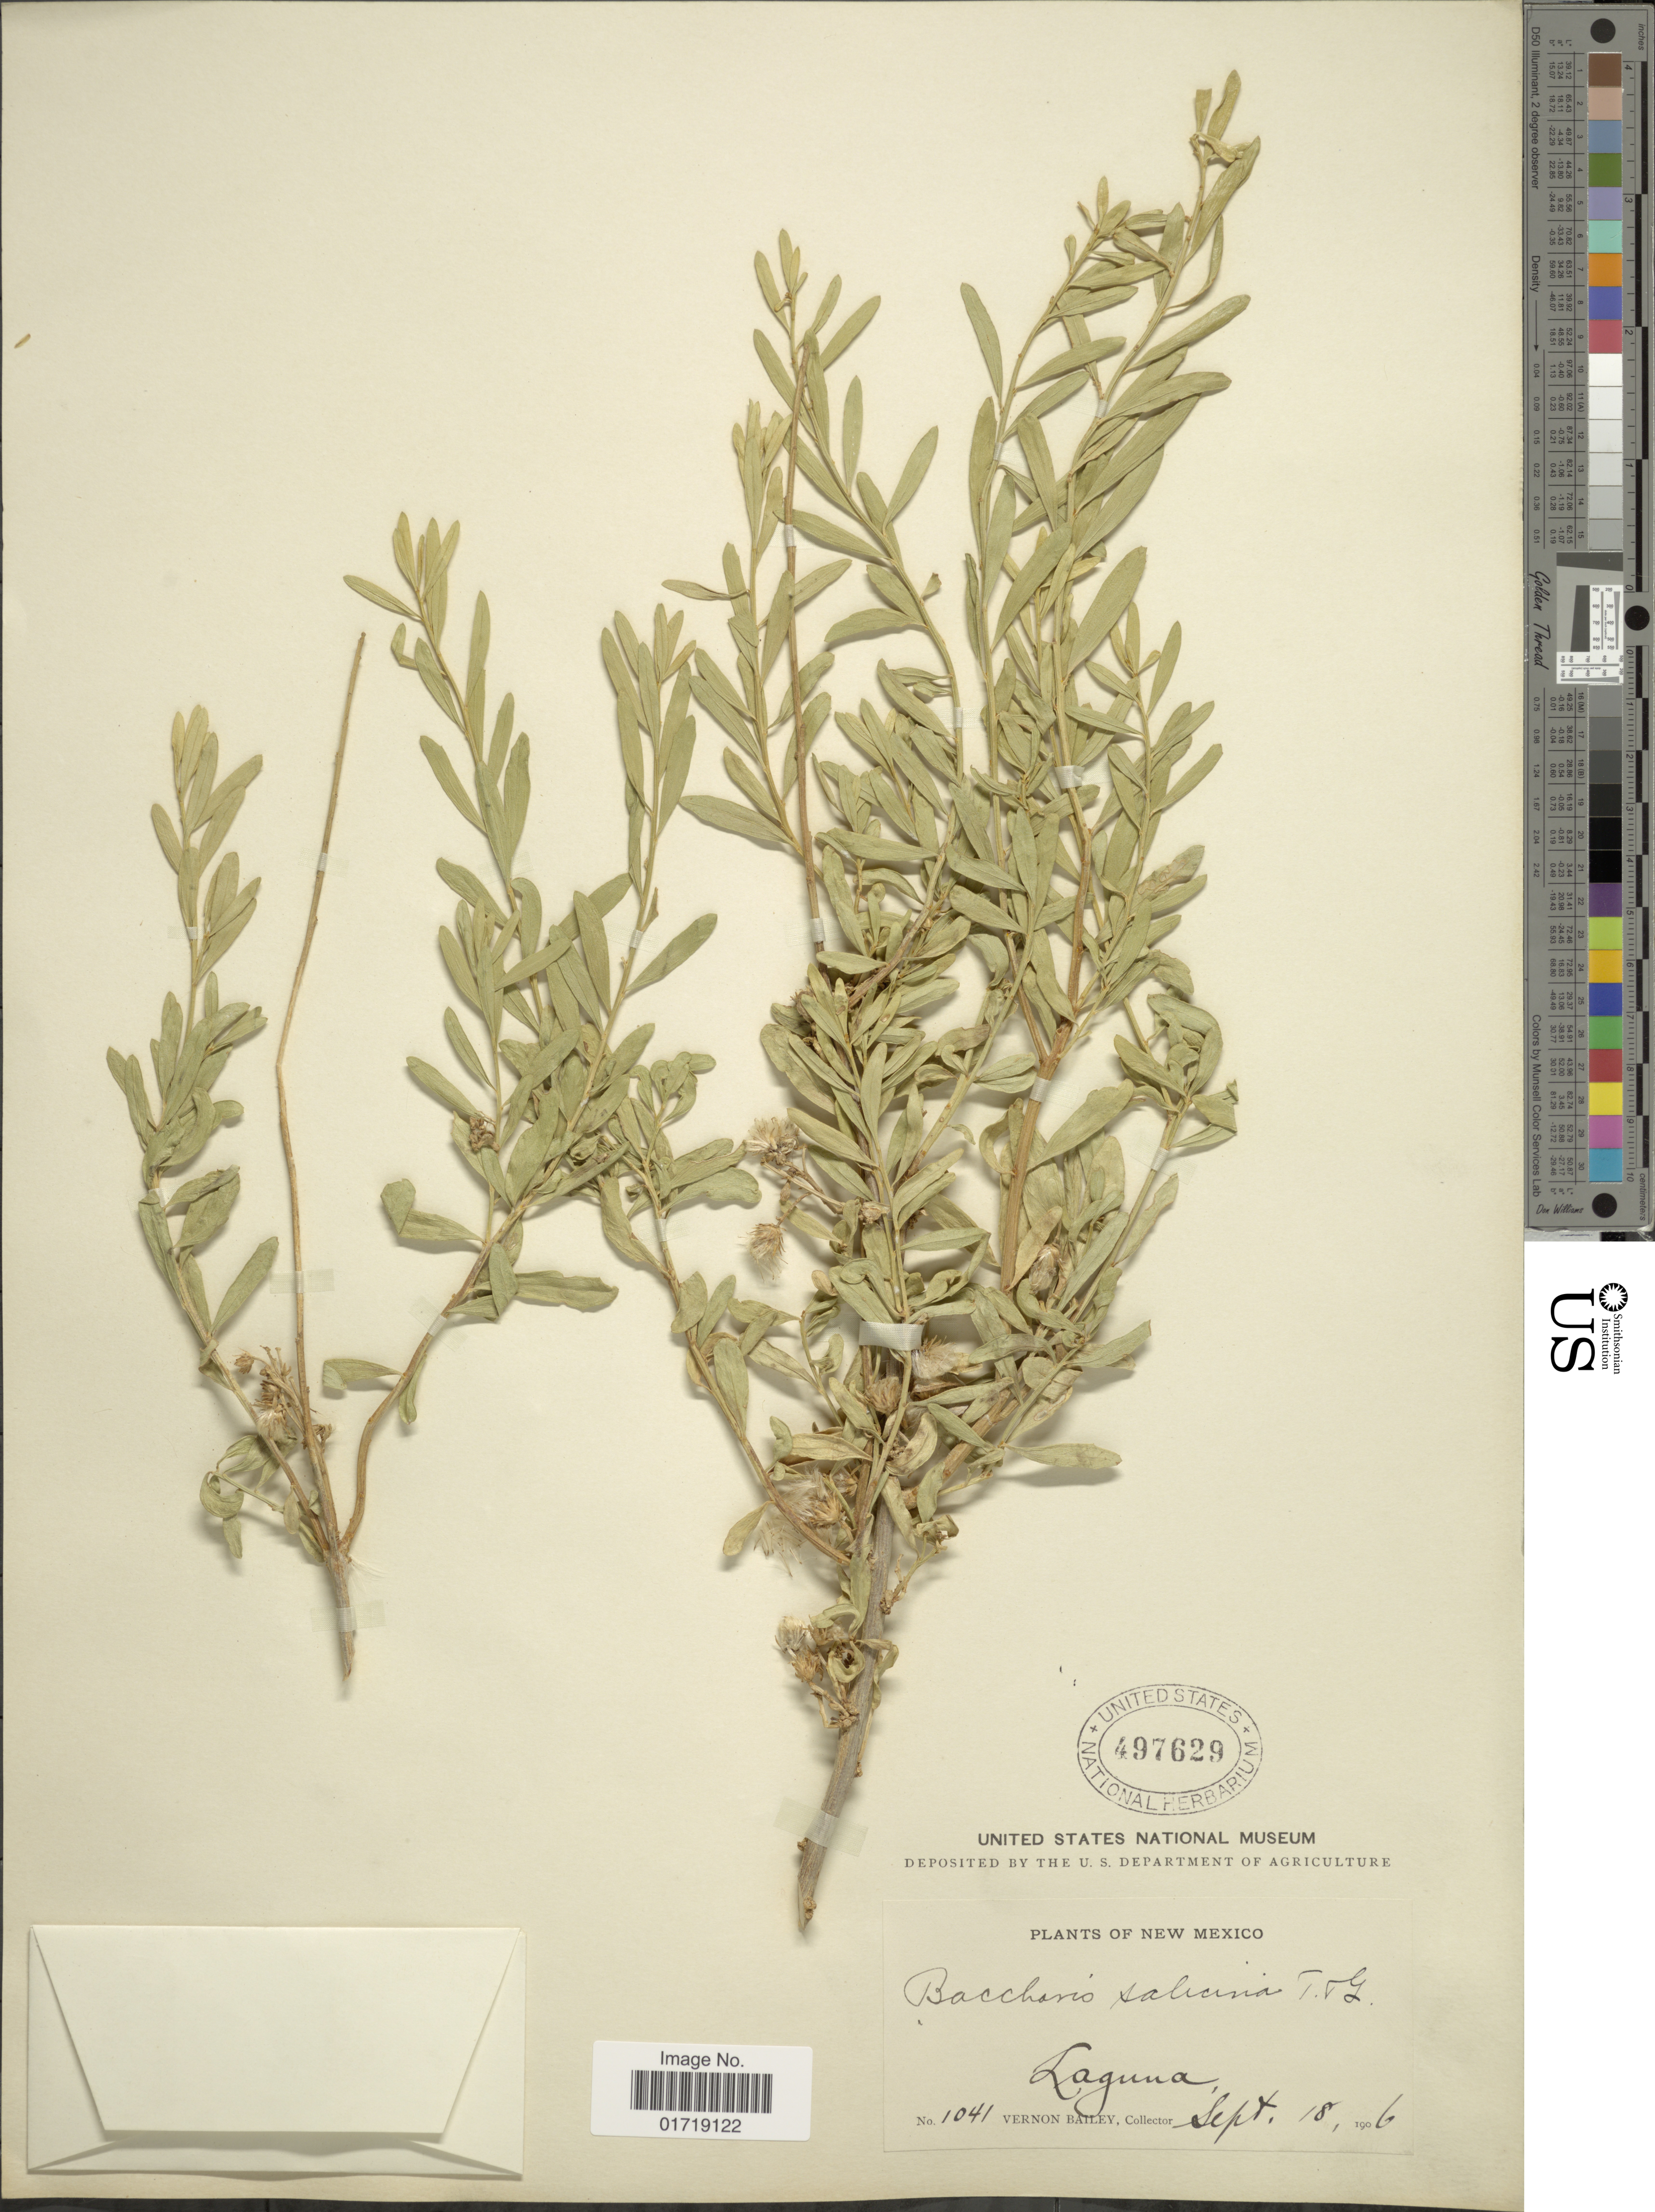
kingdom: Plantae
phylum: Tracheophyta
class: Magnoliopsida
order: Asterales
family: Asteraceae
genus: Baccharis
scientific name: Baccharis salicina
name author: Torr. & A. Gray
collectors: V. O. Bailey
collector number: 1041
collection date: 1906-09-18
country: United States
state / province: New Mexico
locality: Laguna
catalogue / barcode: US 497629